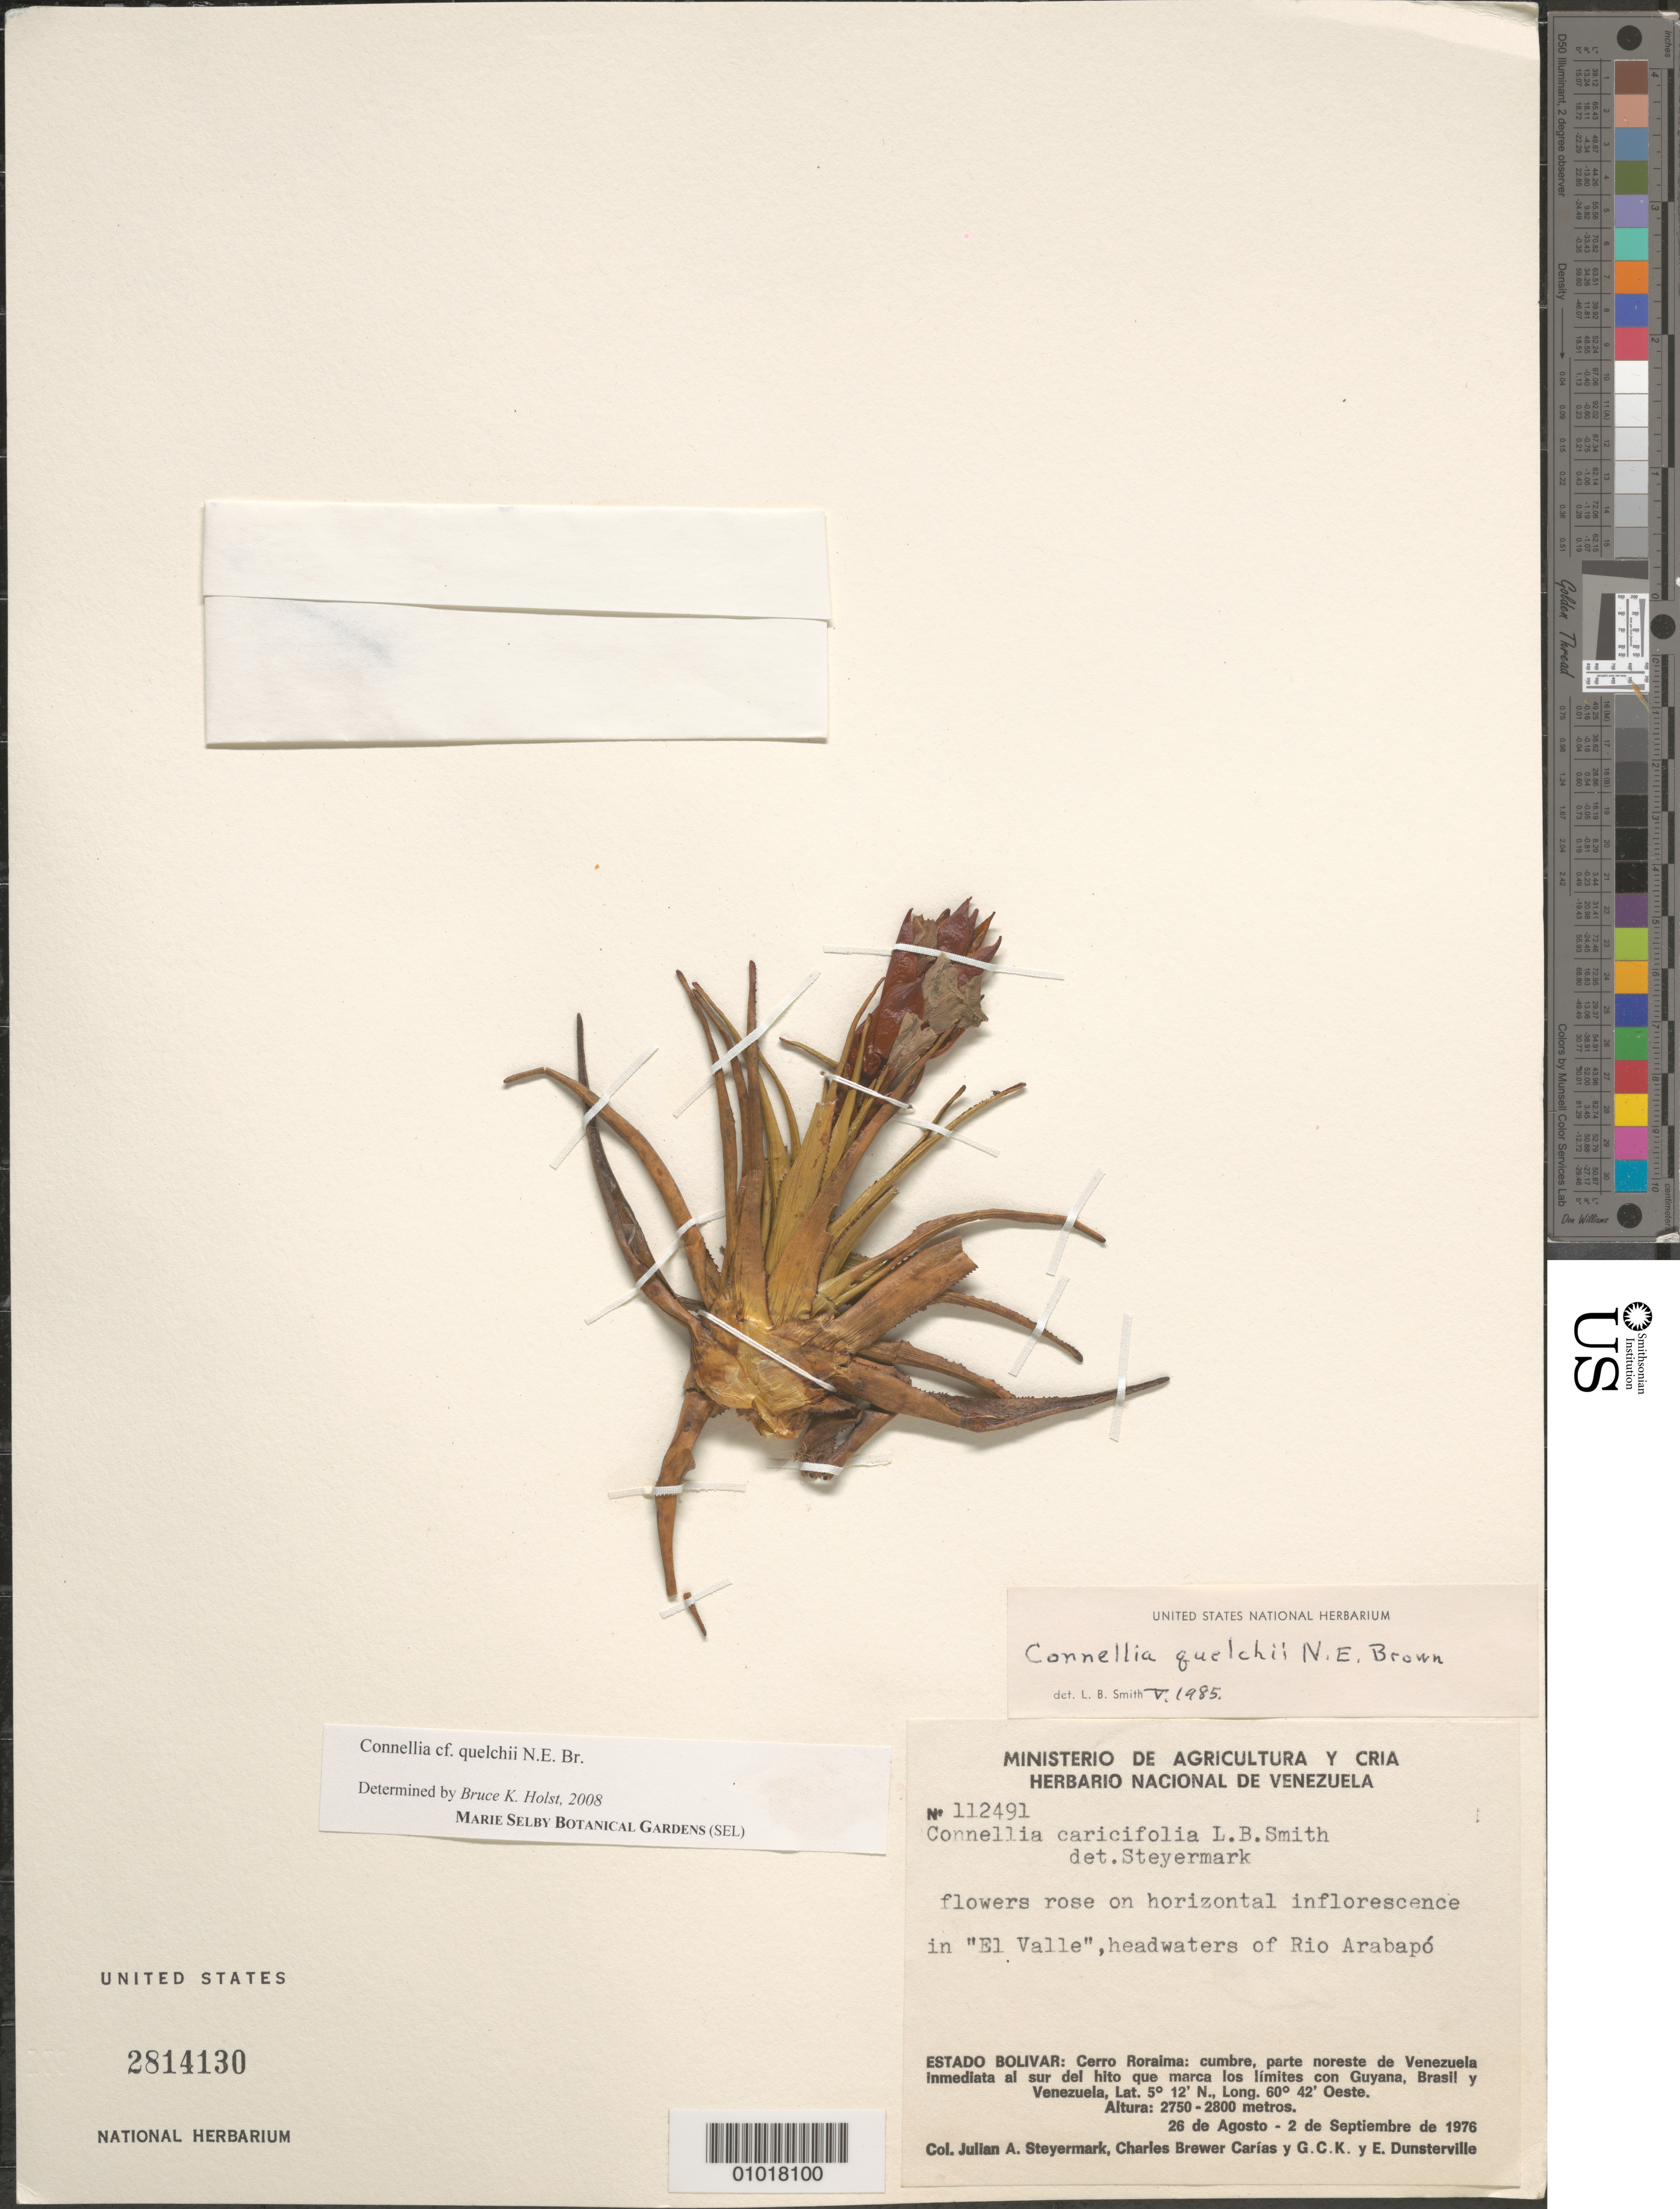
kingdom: Plantae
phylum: Tracheophyta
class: Liliopsida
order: Poales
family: Bromeliaceae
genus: Connellia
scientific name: Connellia quelchii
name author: N.E. Br.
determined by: Holst, Bruce K.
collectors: J. Steyermark, C. Brewer-Carias, G. C. K. Dunsterville & E. Dunsterville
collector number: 112491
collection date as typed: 26-Aug-76 to 2-Sep-76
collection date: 1976-08-26/1976-09-02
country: Venezuela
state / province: Bolívar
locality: Cerro Roraima: parte NO de Venezuela inmediata al S del hito que marca los limites con Guyana, Brasil, y Venezuela; in "El Valle" headwaters of Rio Arabapó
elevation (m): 2750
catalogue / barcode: US 2814130